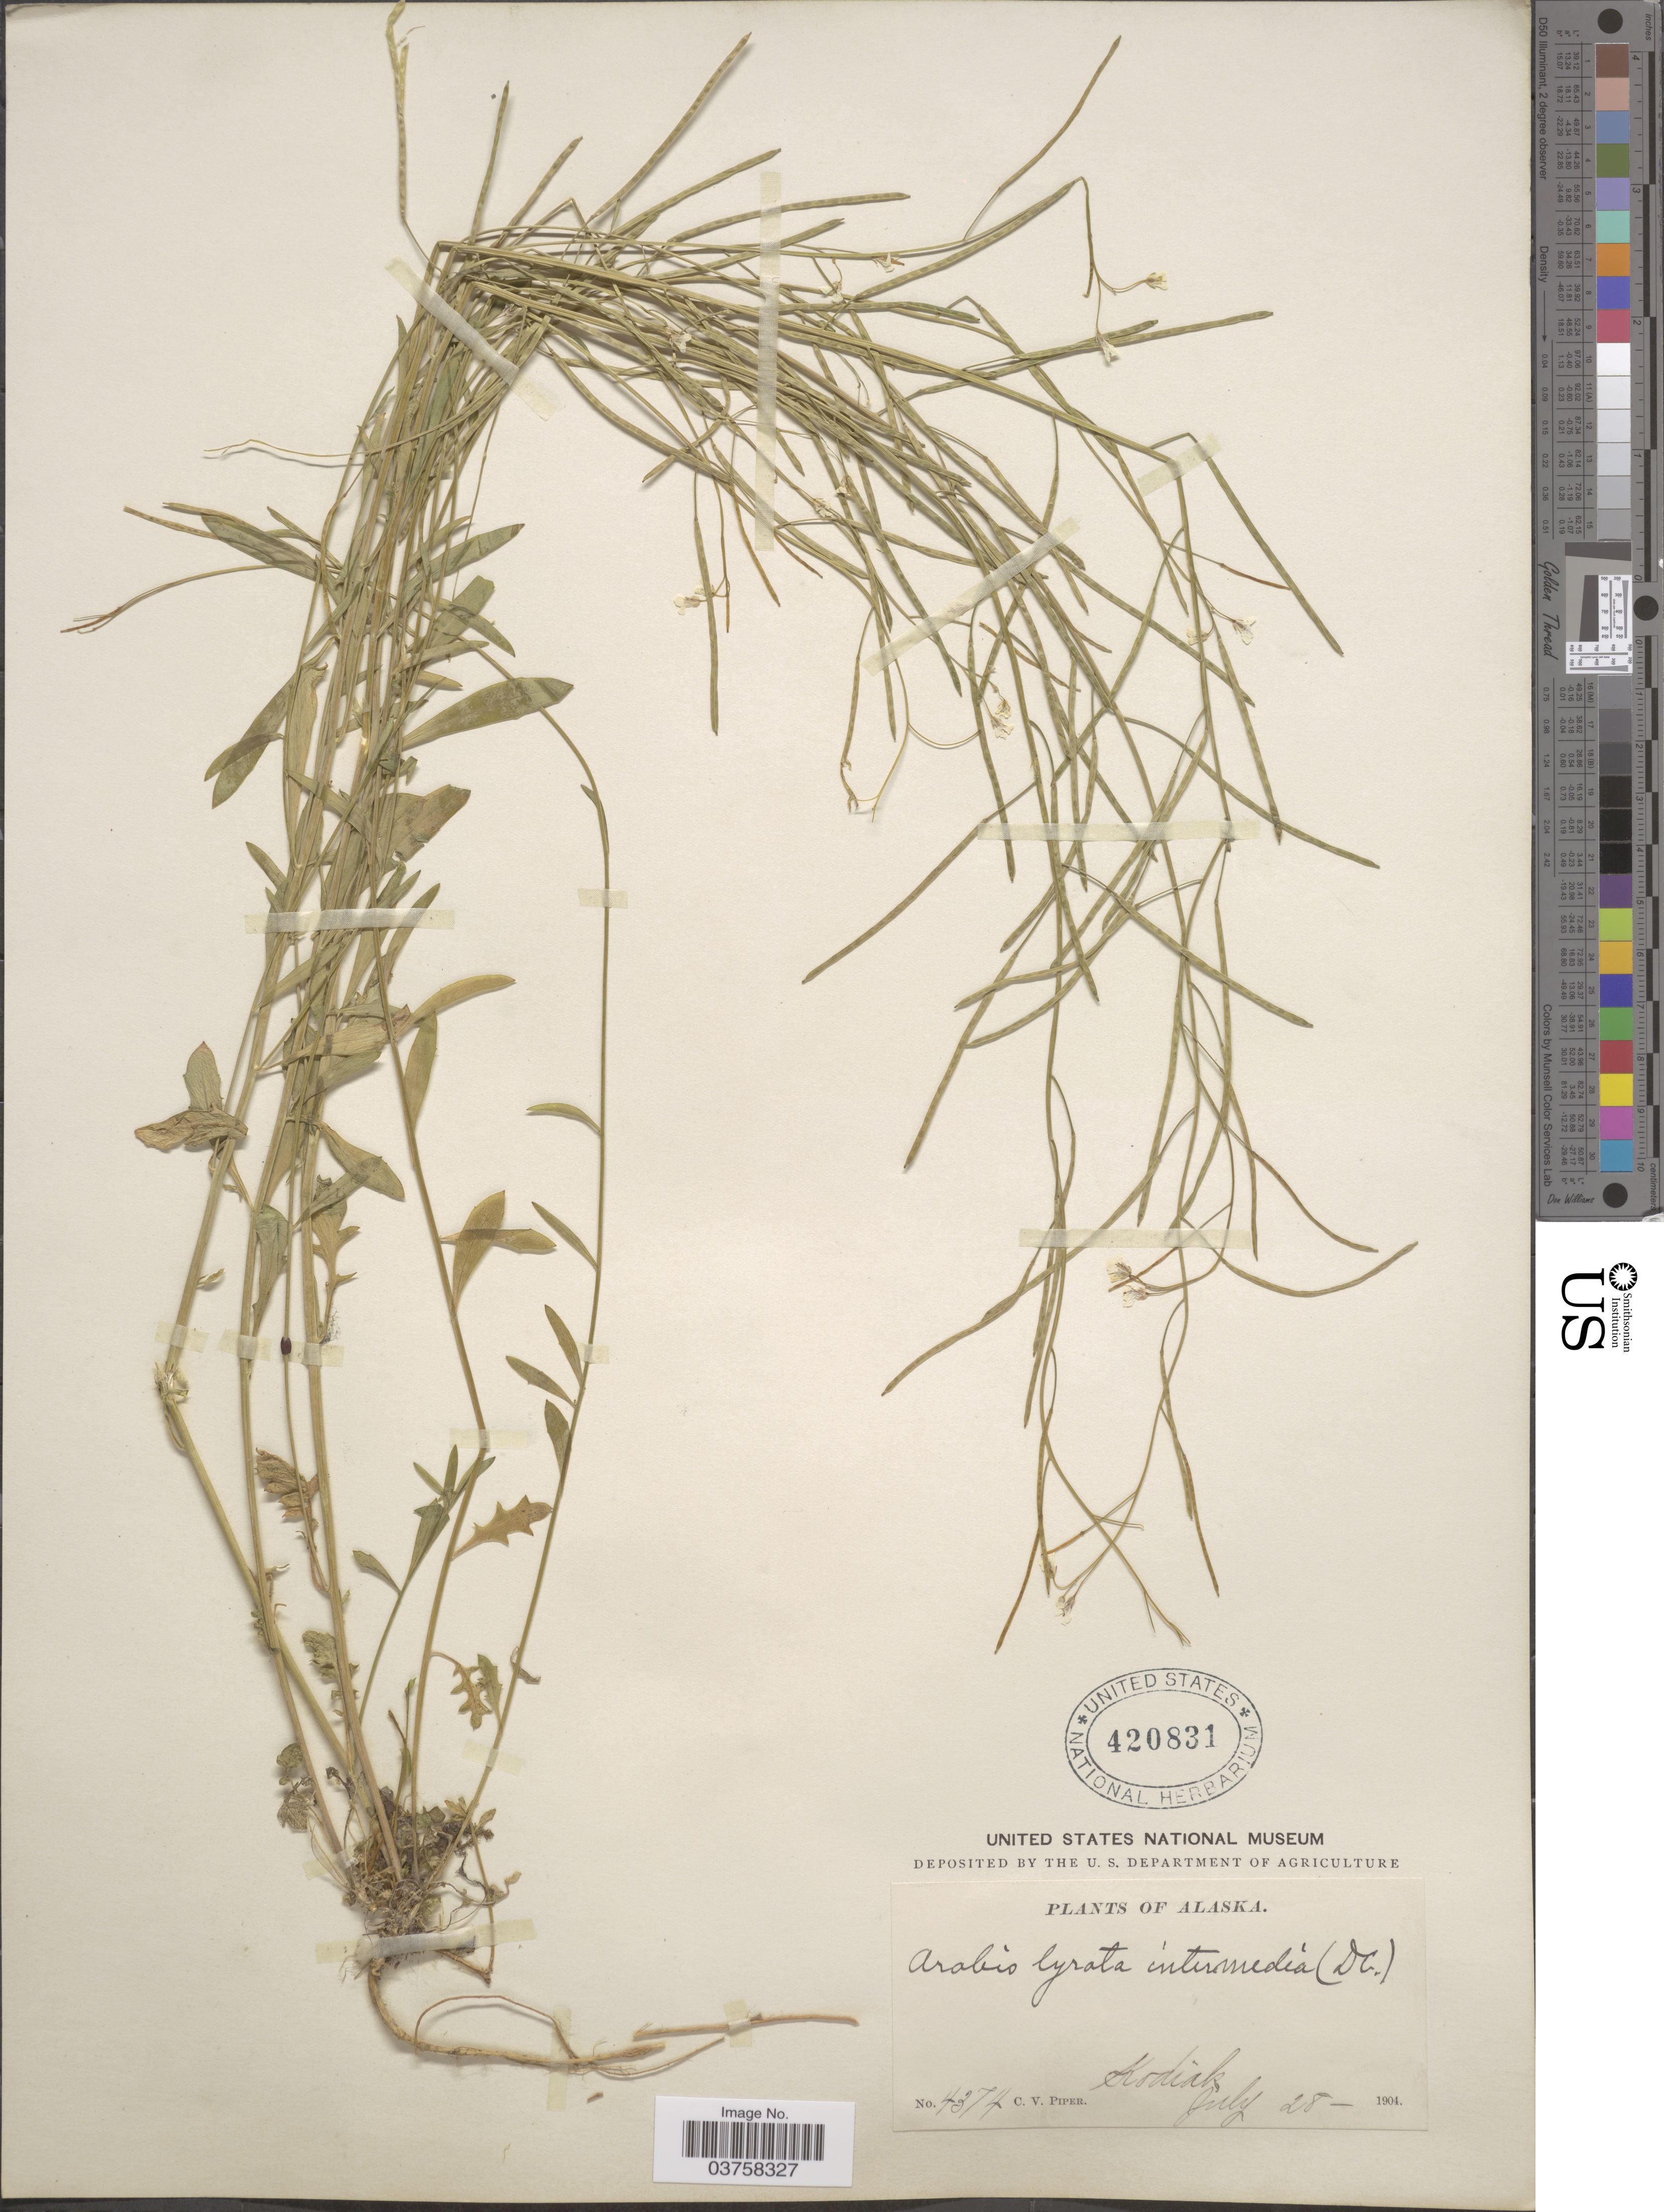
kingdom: Plantae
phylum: Tracheophyta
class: Magnoliopsida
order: Brassicales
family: Brassicaceae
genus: Arabidopsis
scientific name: Arabidopsis lyrata subsp. kamchatica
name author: (Fisch. ex DC.) O'Kane & Al-Shehbaz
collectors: C. V. Piper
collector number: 4374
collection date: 1904-07-28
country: United States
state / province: Alaska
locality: Kodiak.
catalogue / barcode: US 420831